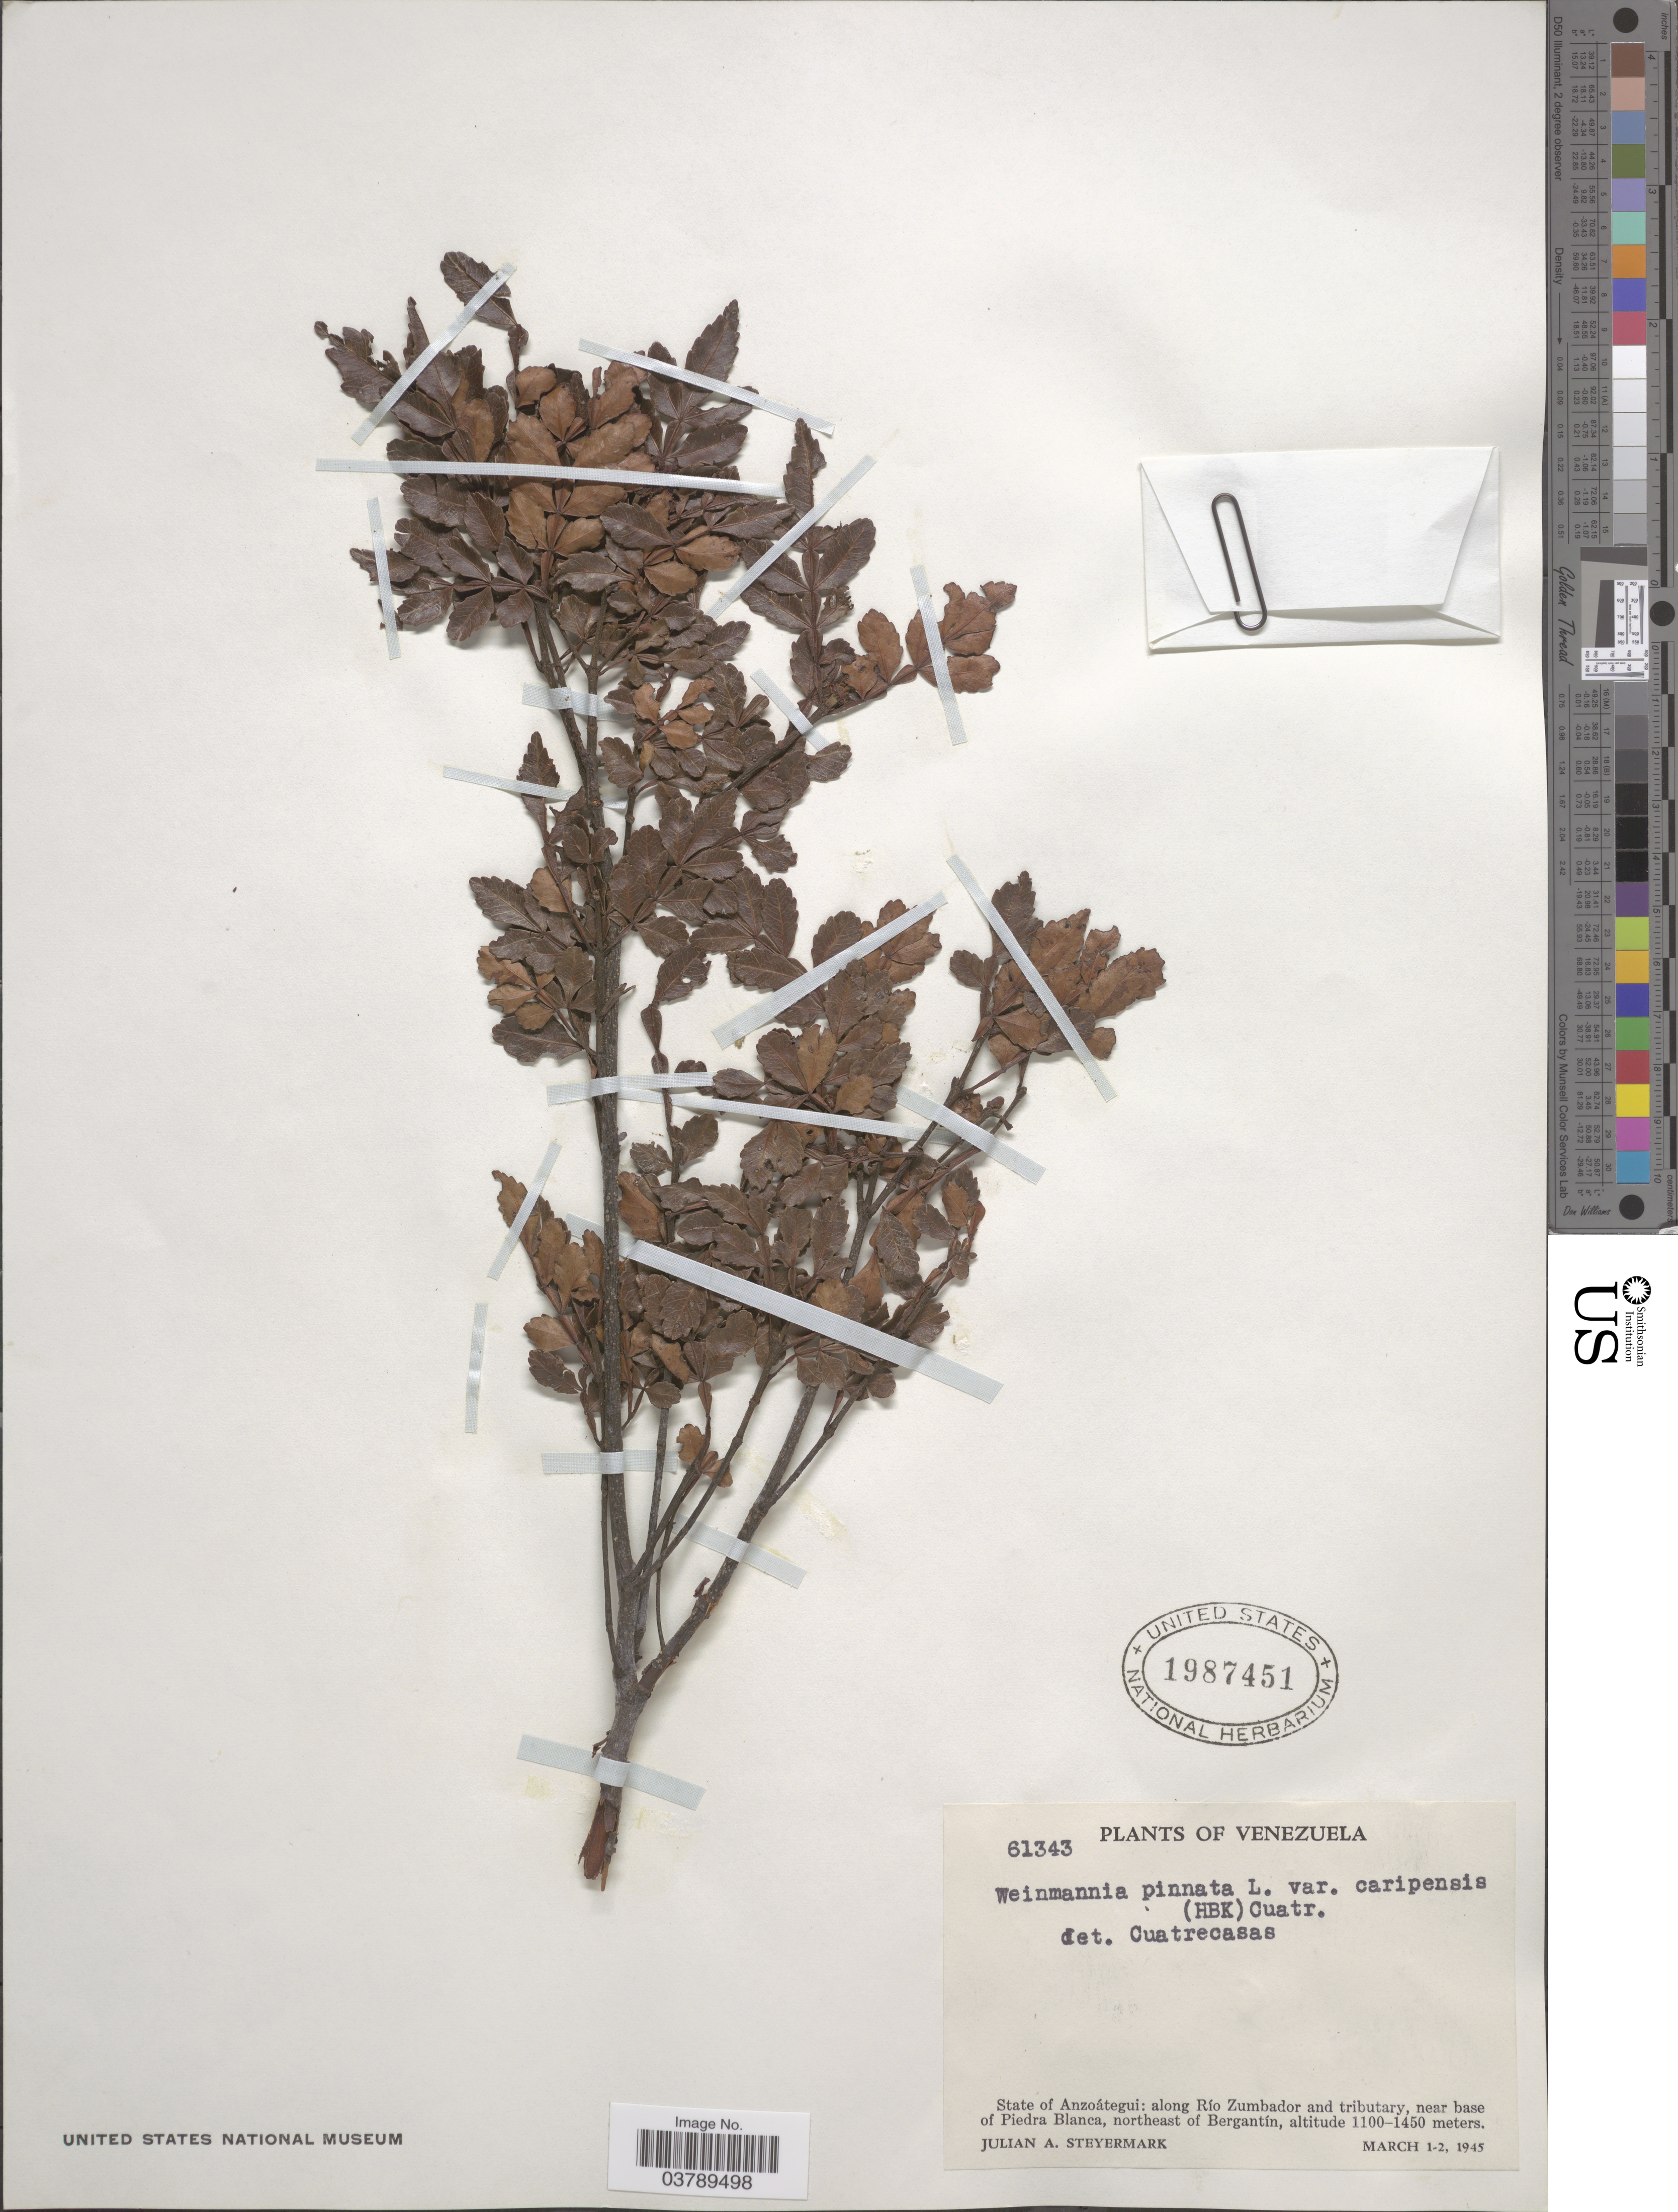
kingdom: Plantae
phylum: Tracheophyta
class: Magnoliopsida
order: Oxalidales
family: Cunoniaceae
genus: Weinmannia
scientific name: Weinmannia pinnata var. caripensis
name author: (Kunth) Cuatrec.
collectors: J. Steyermark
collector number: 61343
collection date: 1945-03-01/1945-03-02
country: Venezuela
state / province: Anzoategui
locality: Along Río Zumbador and tributary, near base of Piedra Blanca, northeast of Bergantín.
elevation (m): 1100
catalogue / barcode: US 1987451